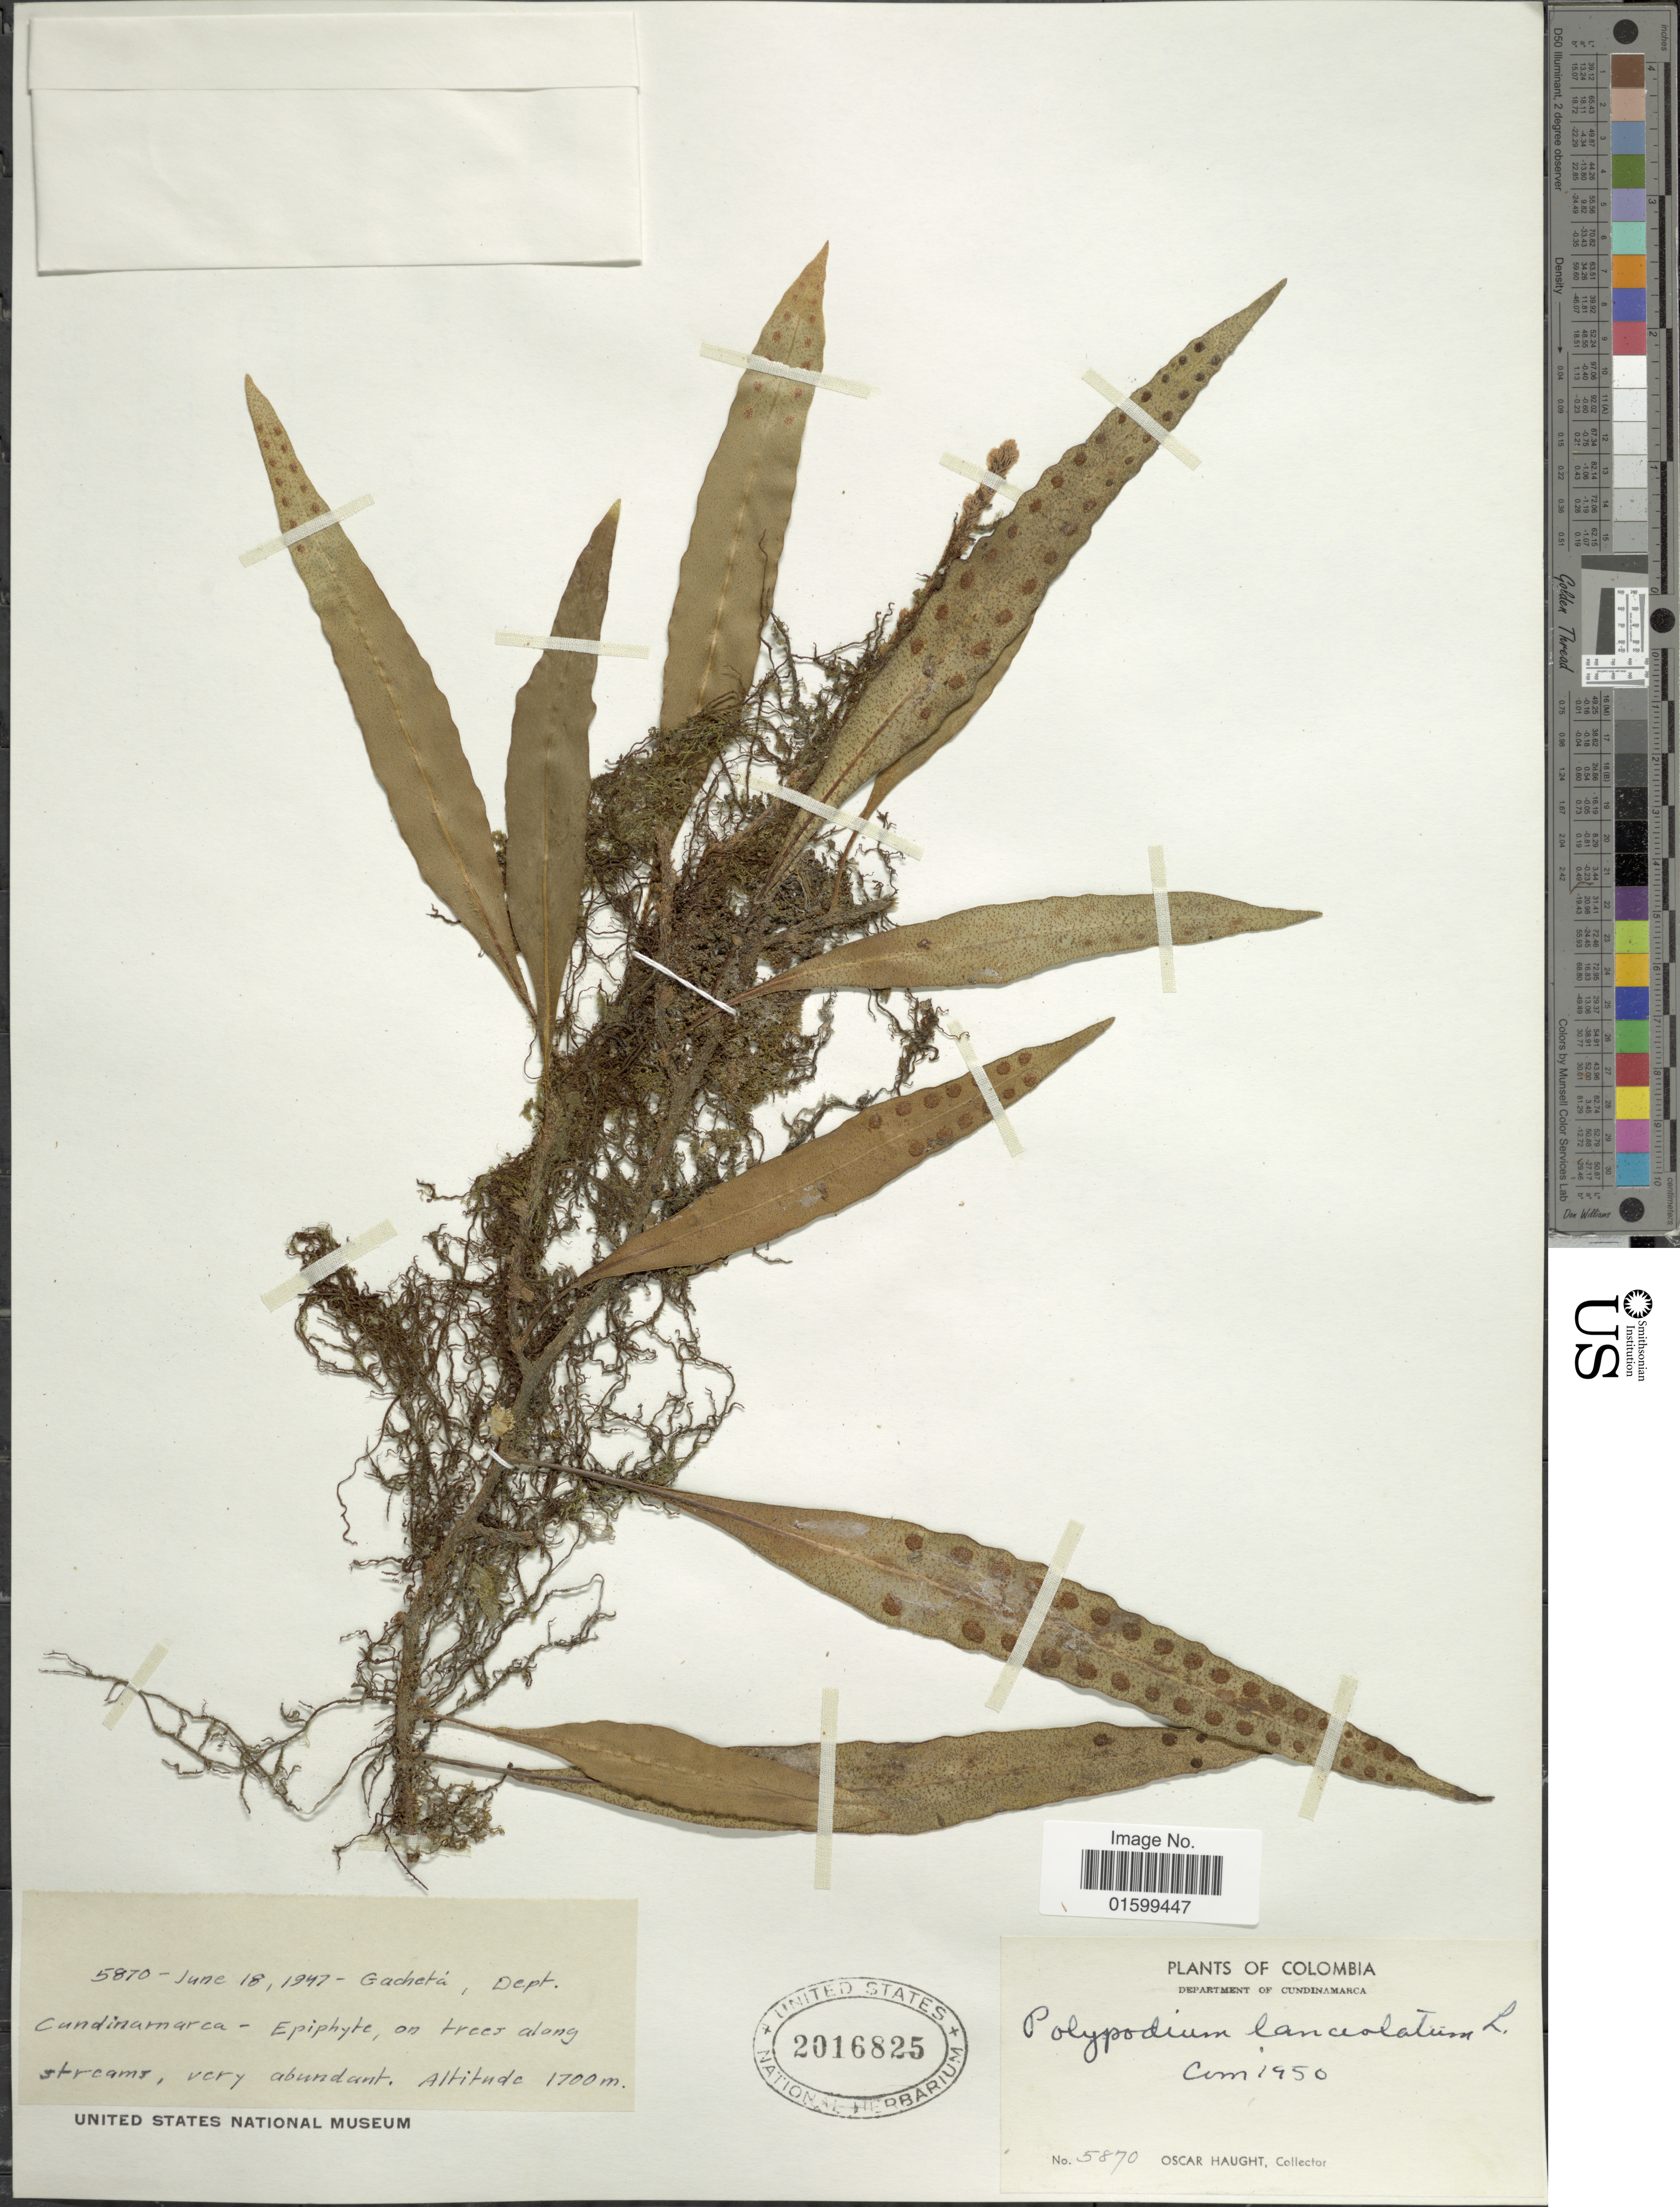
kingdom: Plantae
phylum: Tracheophyta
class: Polypodiopsida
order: Polypodiales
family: Polypodiaceae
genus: Pleopeltis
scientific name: Pleopeltis macrocarpa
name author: (Bory ex Willd.) Kaulf.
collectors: O. L. Haught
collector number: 5870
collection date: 1947-06-18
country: Colombia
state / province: Cundinamarca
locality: Gachetá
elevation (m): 1700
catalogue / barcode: US 2016825